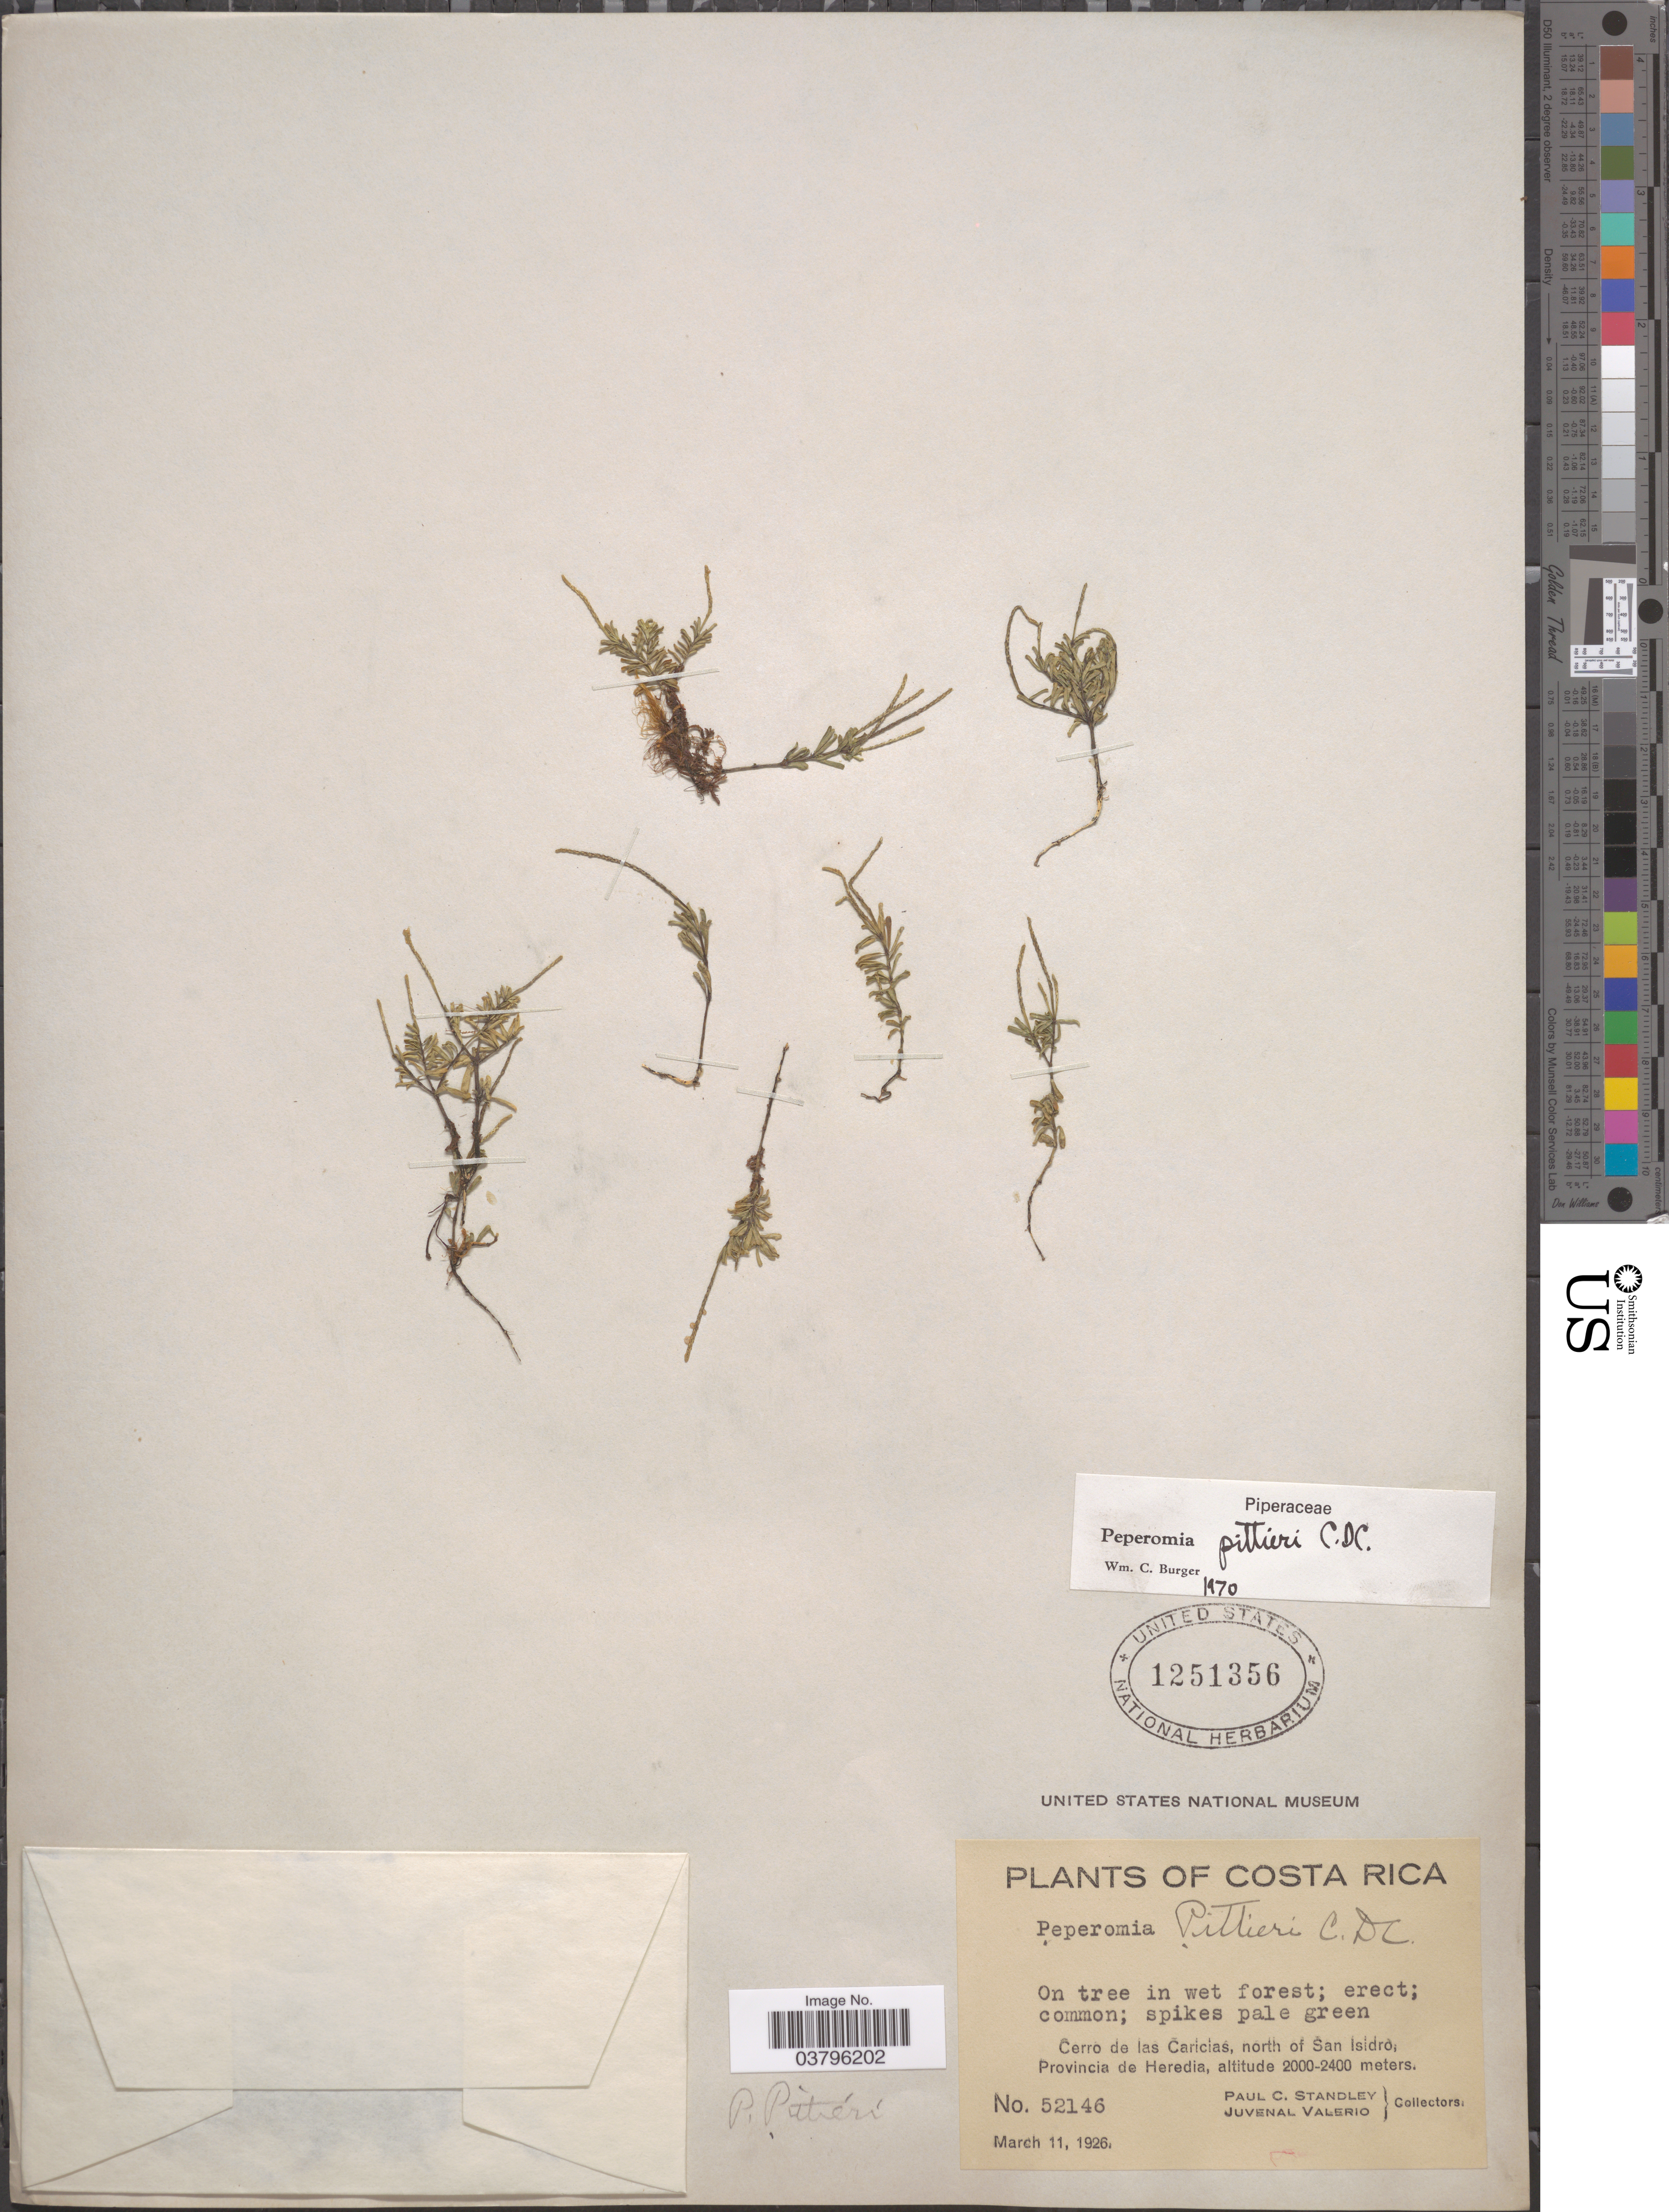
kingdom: Plantae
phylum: Tracheophyta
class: Magnoliopsida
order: Piperales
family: Piperaceae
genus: Peperomia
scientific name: Peperomia pittieri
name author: C. DC.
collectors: P. C. Standley & J. Valerio R.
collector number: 52146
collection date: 1926-03-11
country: Costa Rica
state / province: Heredia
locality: Cerros de las Caricias, north of San Isidro.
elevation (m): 2000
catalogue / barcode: US 1251356